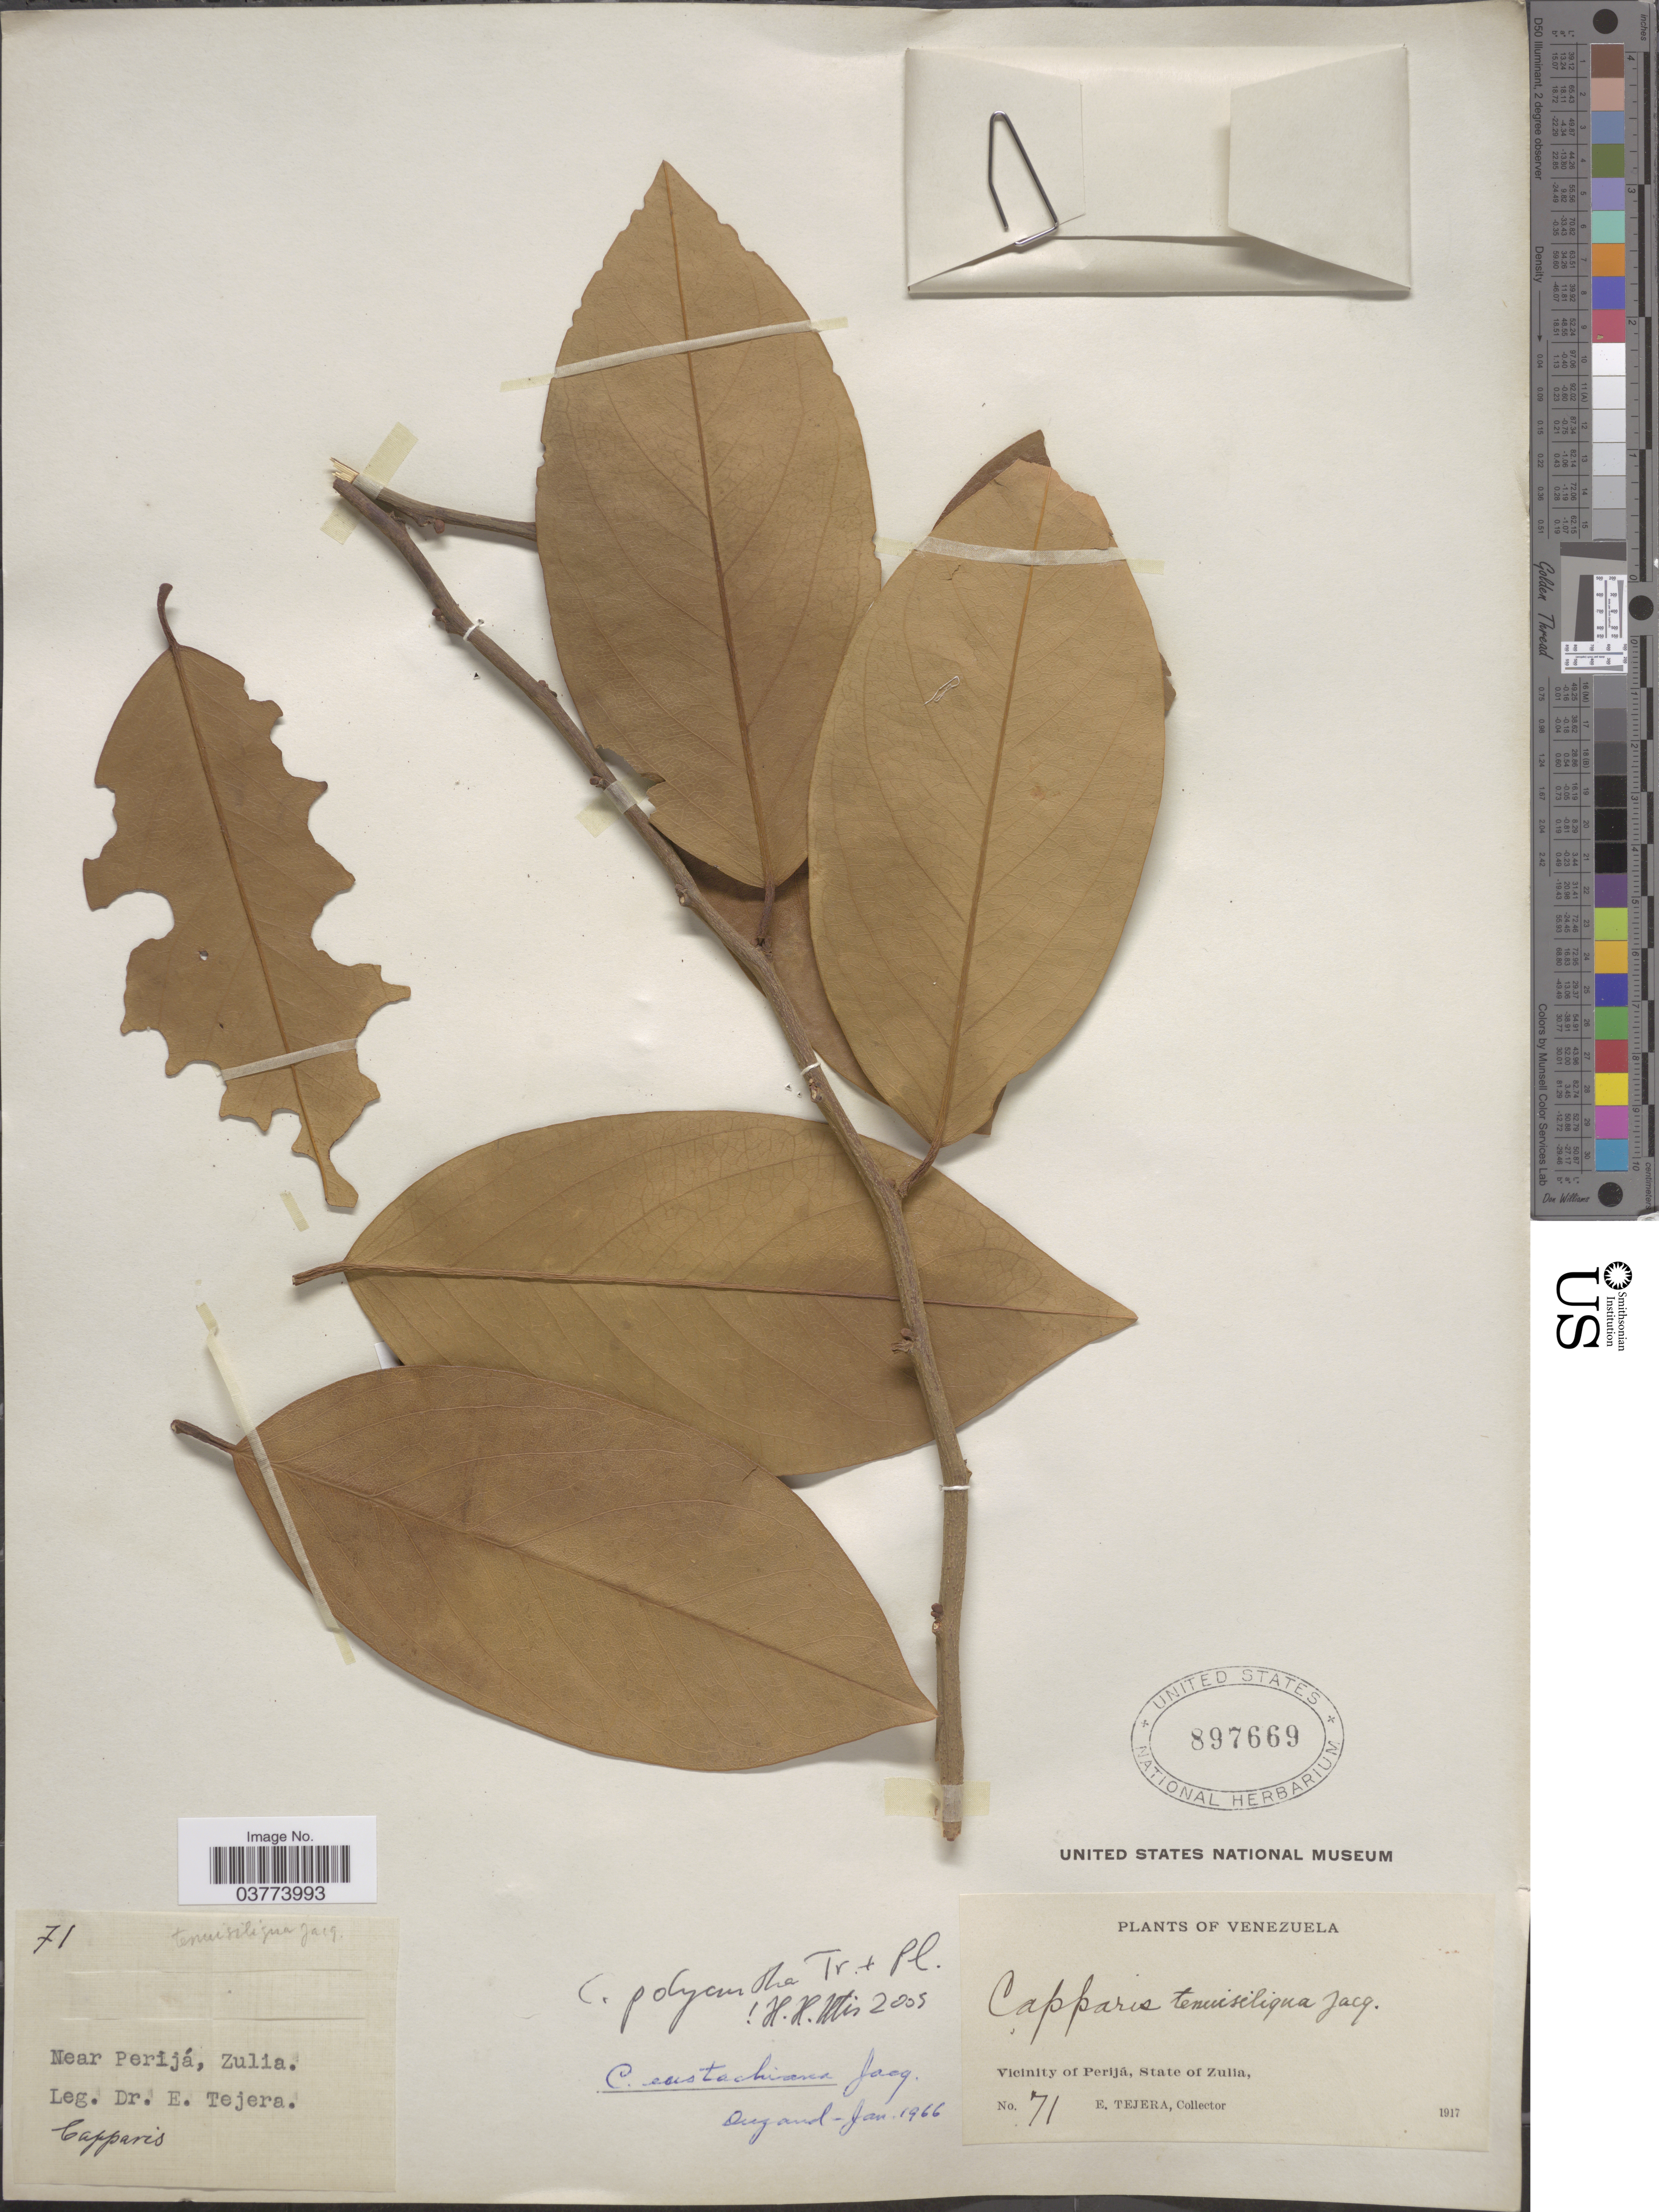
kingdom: Plantae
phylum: Tracheophyta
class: Magnoliopsida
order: Brassicales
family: Capparaceae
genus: Cynophalla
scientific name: Cynophalla polyantha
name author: (Triana & Planch.) Cornejo & Iltis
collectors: E. Tejera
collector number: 71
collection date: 1917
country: Venezuela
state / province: Zulia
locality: Vicinity of Perijá, near Perijá.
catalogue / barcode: US 897669